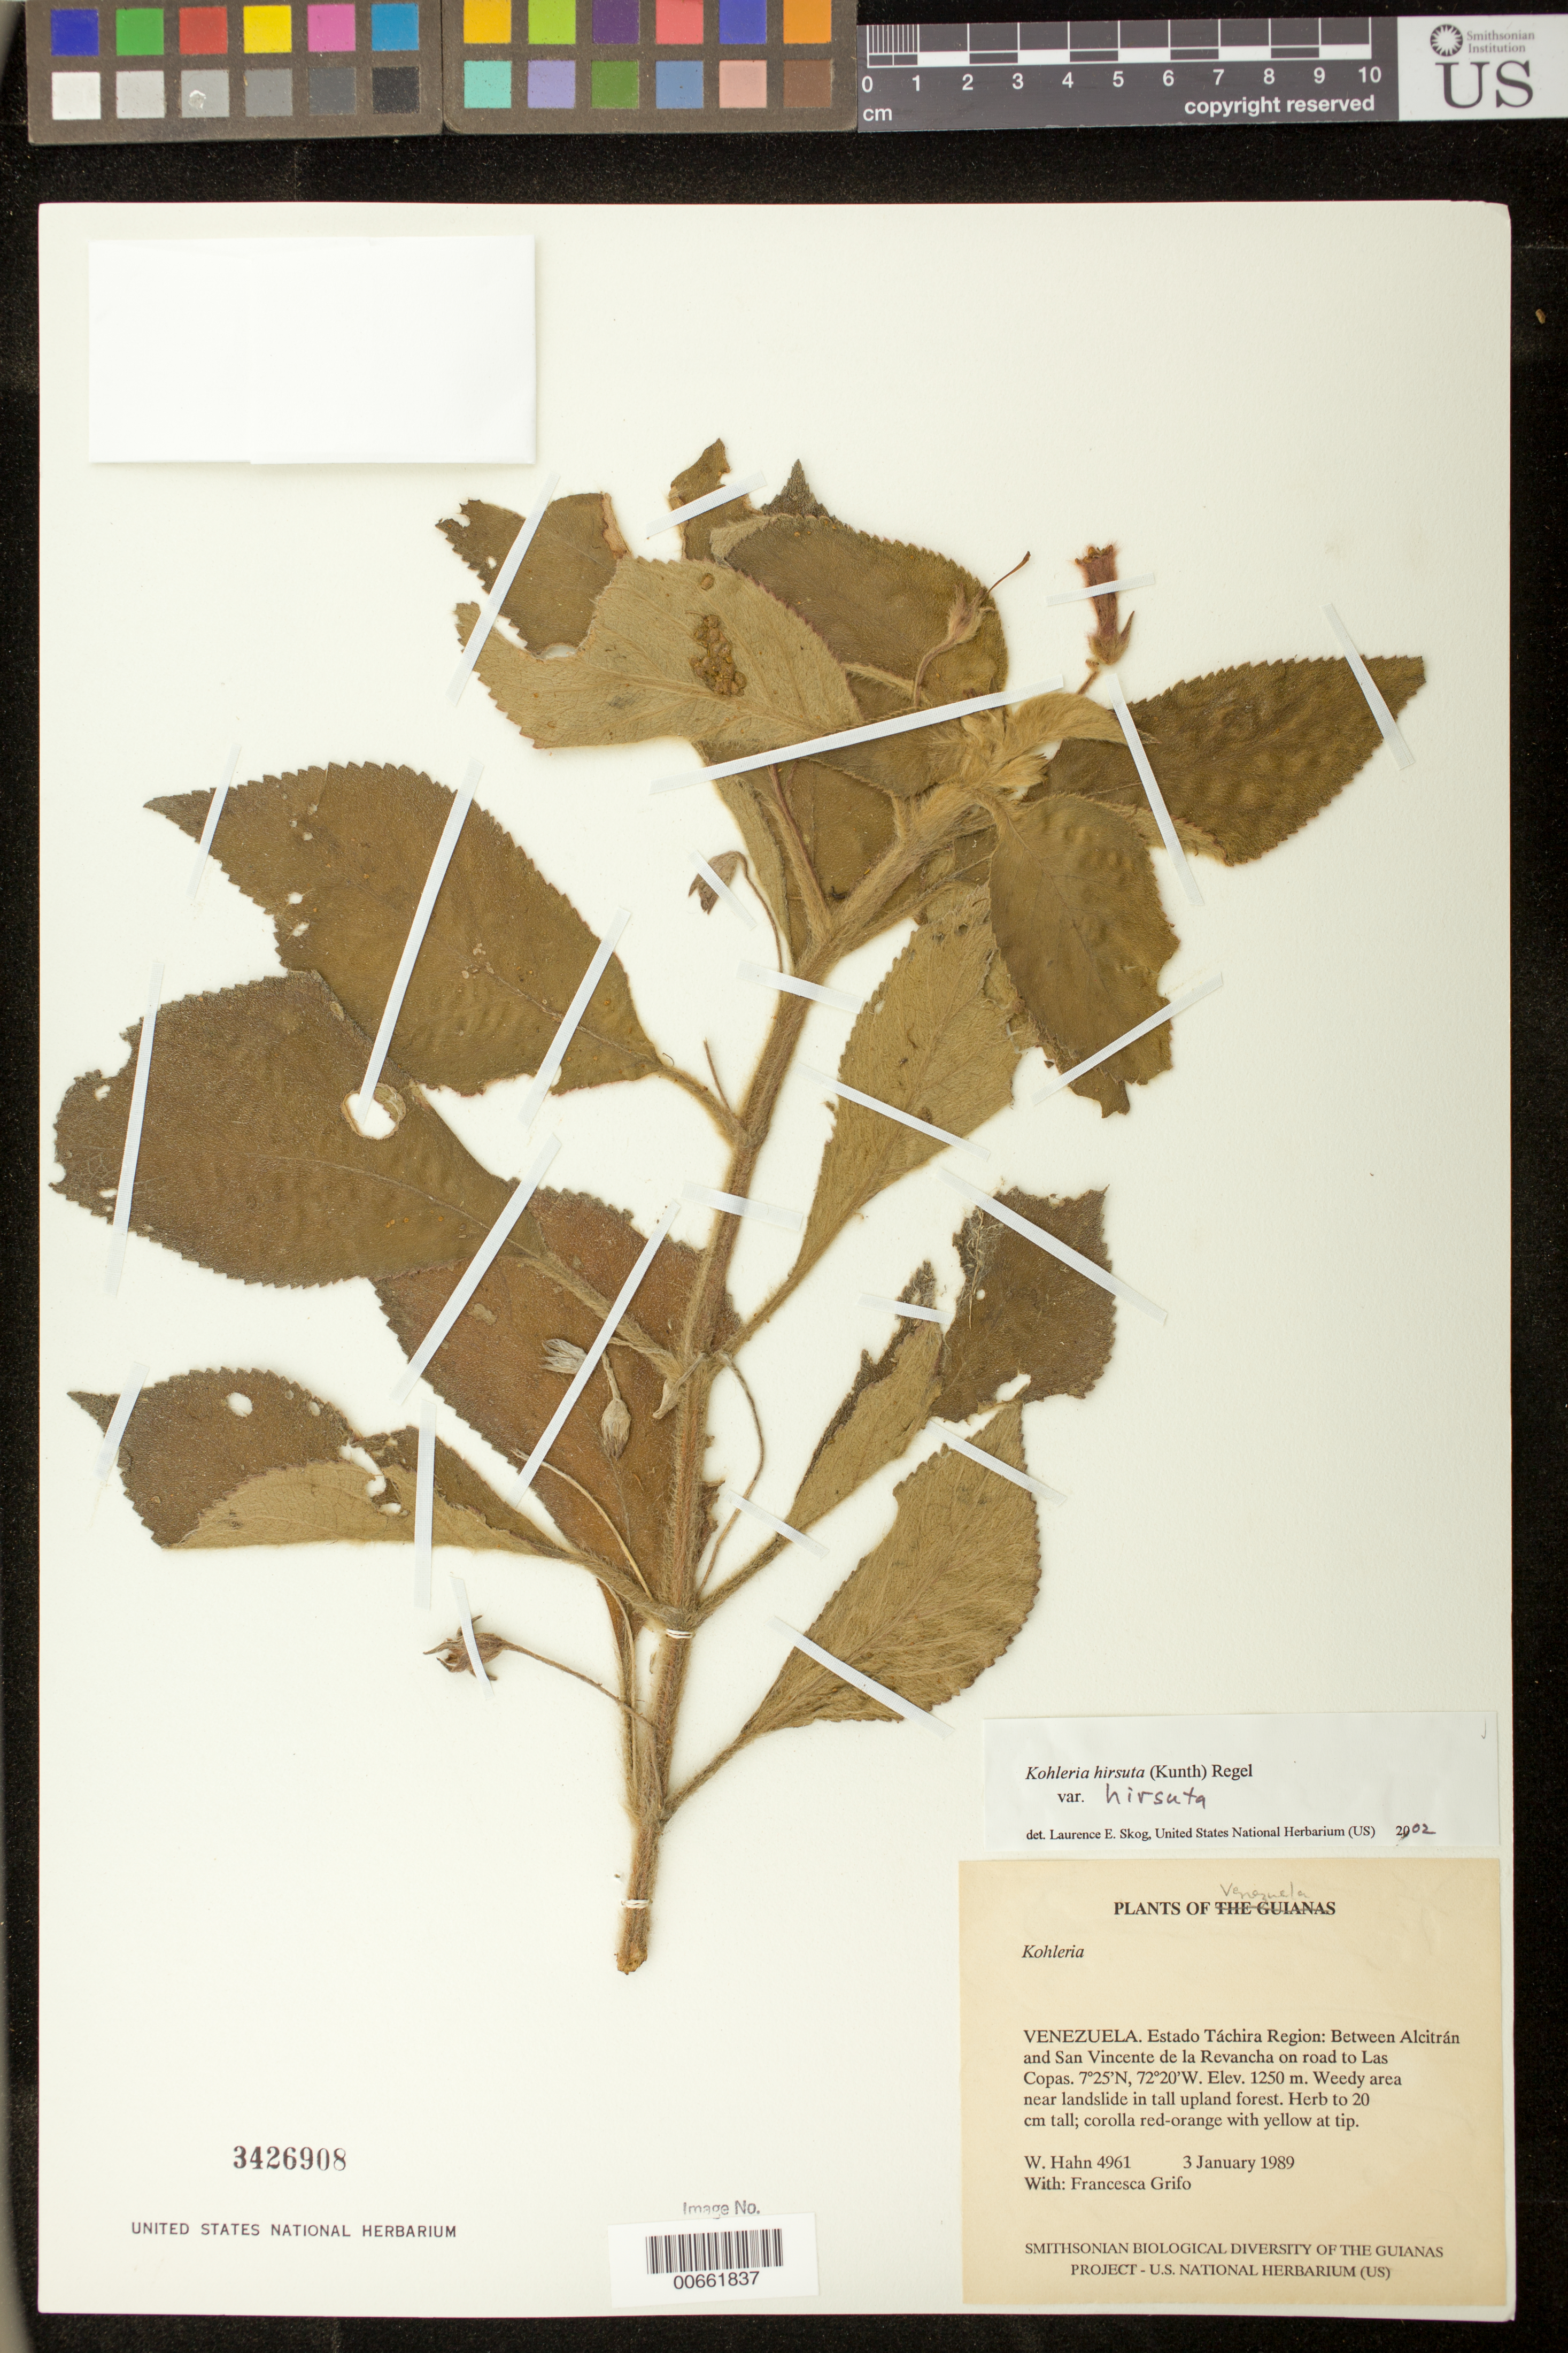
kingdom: Plantae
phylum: Tracheophyta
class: Magnoliopsida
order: Lamiales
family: Gesneriaceae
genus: Kohleria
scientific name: Kohleria hirsuta var. hirsuta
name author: (Kunth) Regel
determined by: Skog, Laurence E.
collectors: W. Hahn & F. Grifo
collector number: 4961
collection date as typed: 03 Jan 1989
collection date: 1989-01-03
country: Venezuela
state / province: Táchira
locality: Between Alcitrán and San Vincente de la Revancha on road to Las Copas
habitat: Weedly area near landslide in tall upland forest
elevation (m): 1250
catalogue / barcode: US 3426908